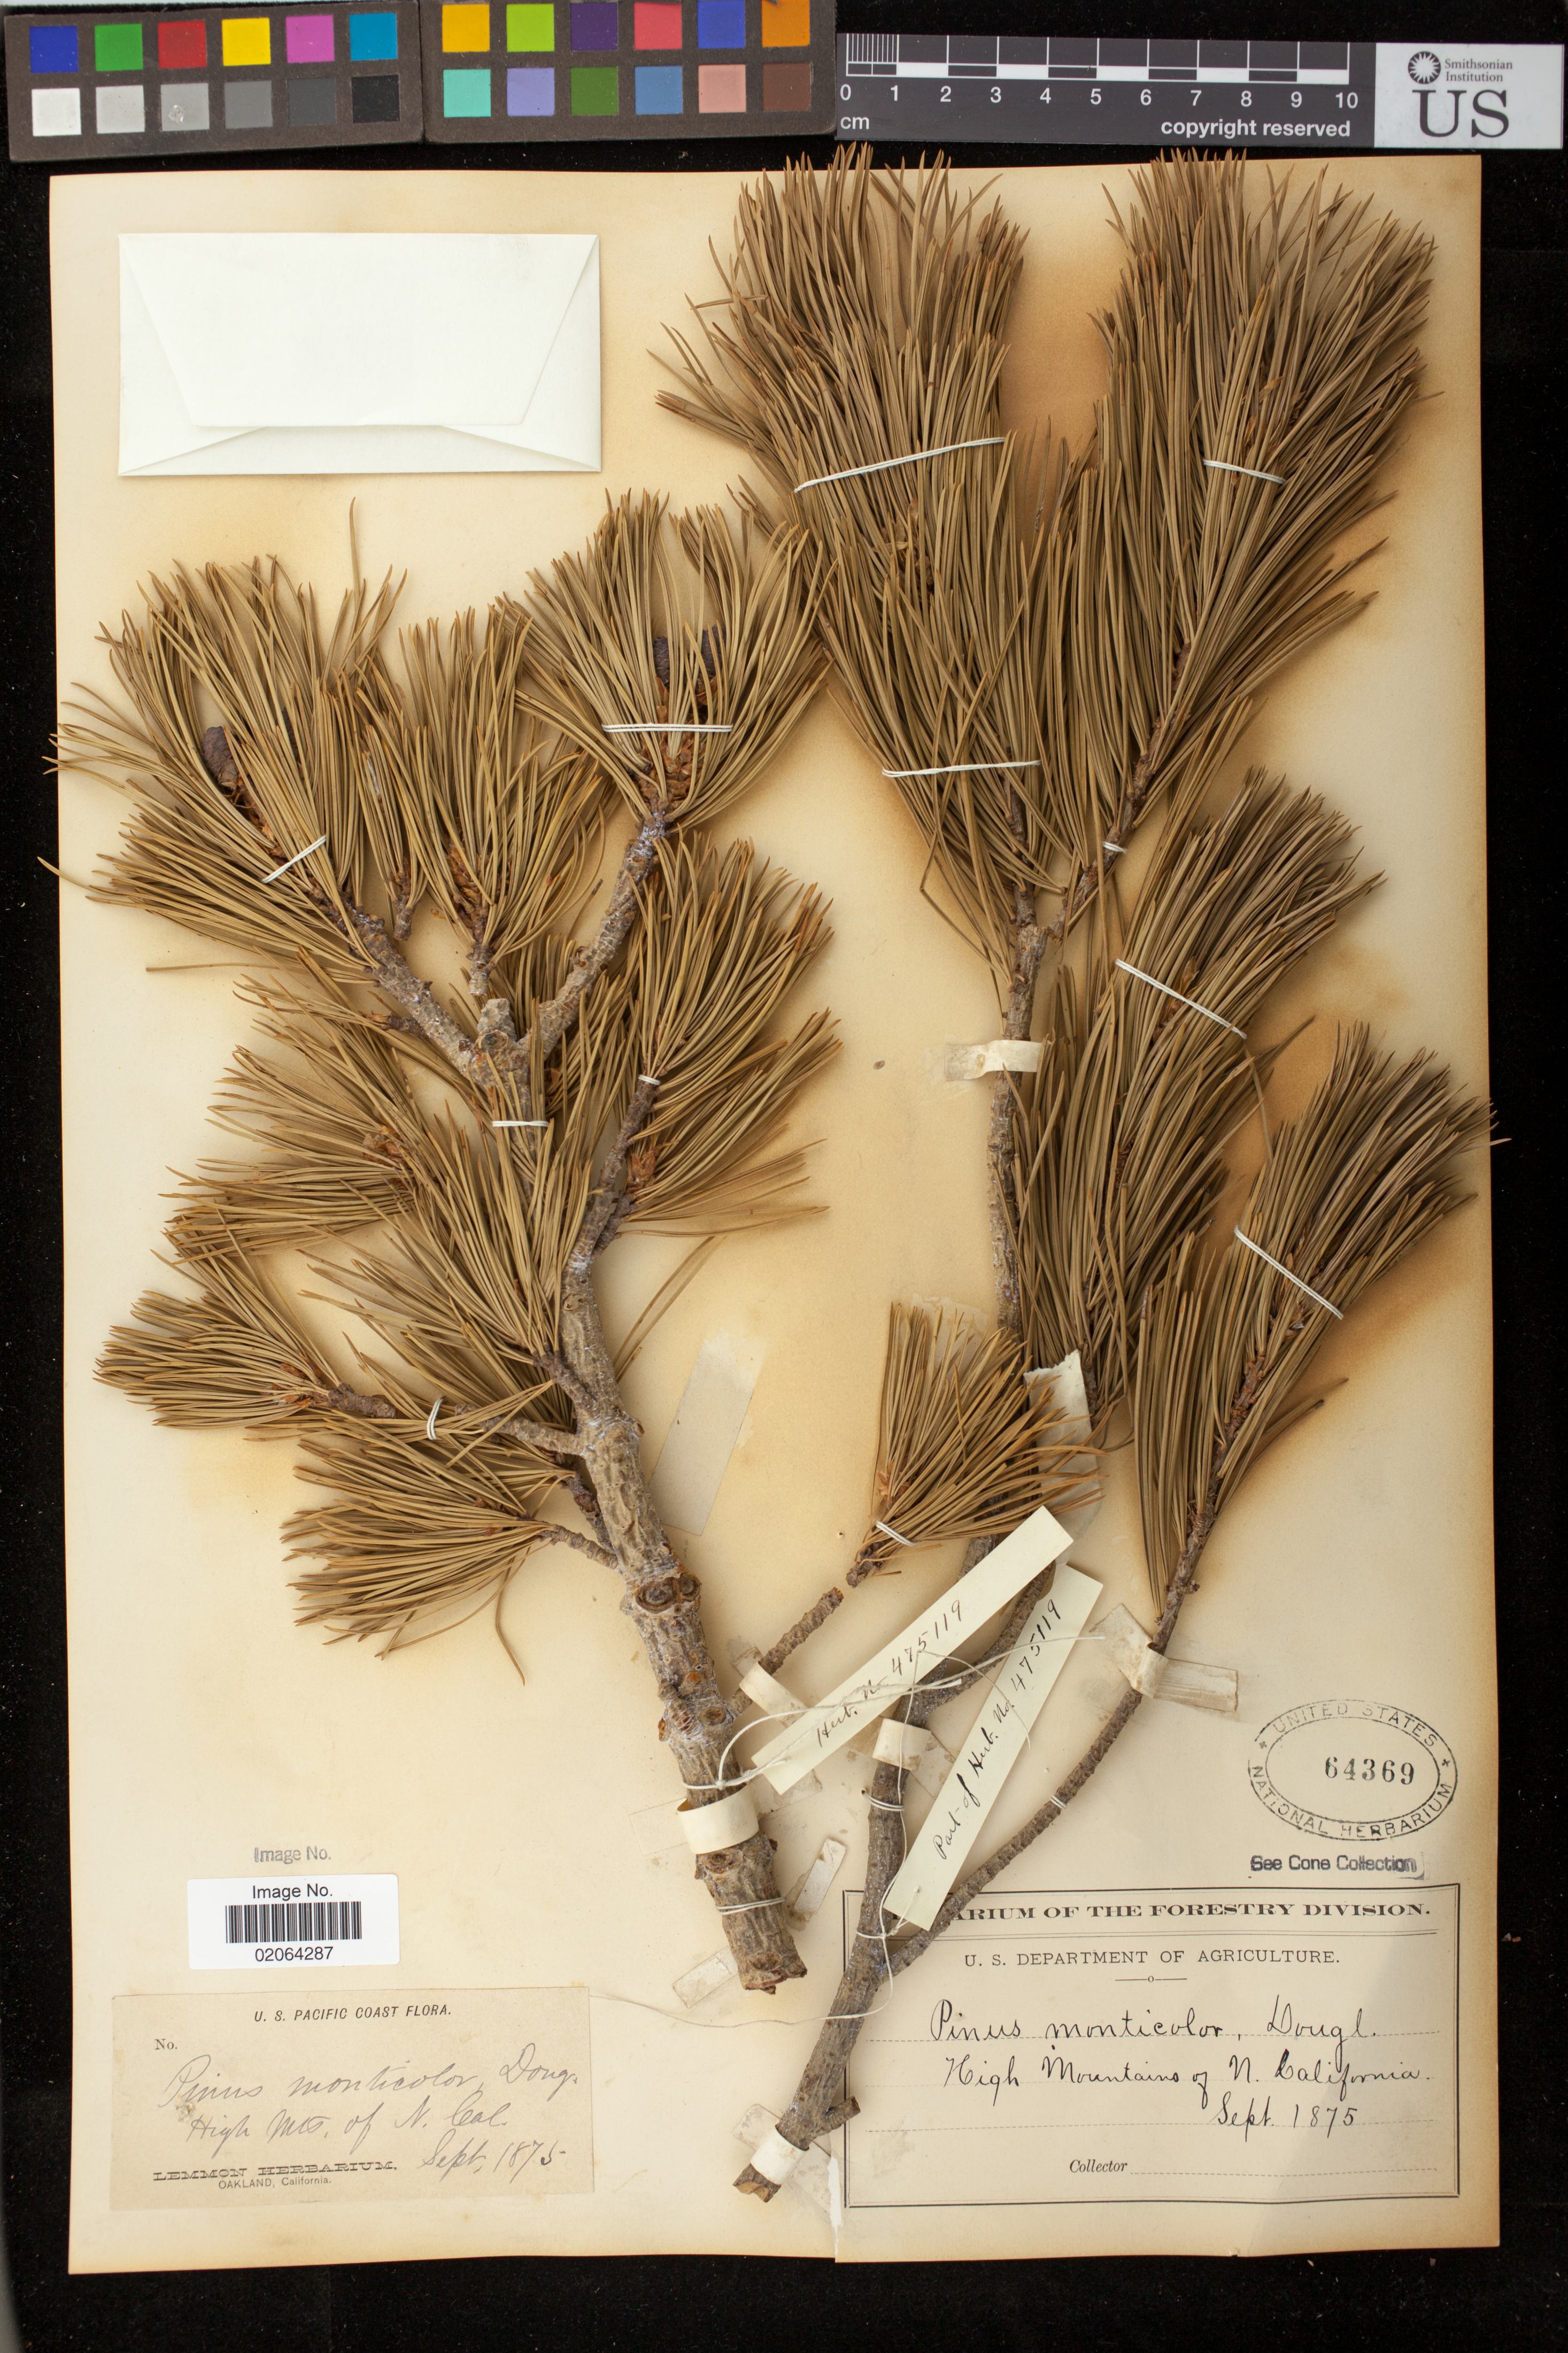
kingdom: Plantae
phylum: Tracheophyta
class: Pinopsida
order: Pinales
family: Pinaceae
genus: Pinus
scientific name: Pinus monticola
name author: Douglas ex D. Don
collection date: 1875-09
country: United States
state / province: California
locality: Northern California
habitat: High mountains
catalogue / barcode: US 64369